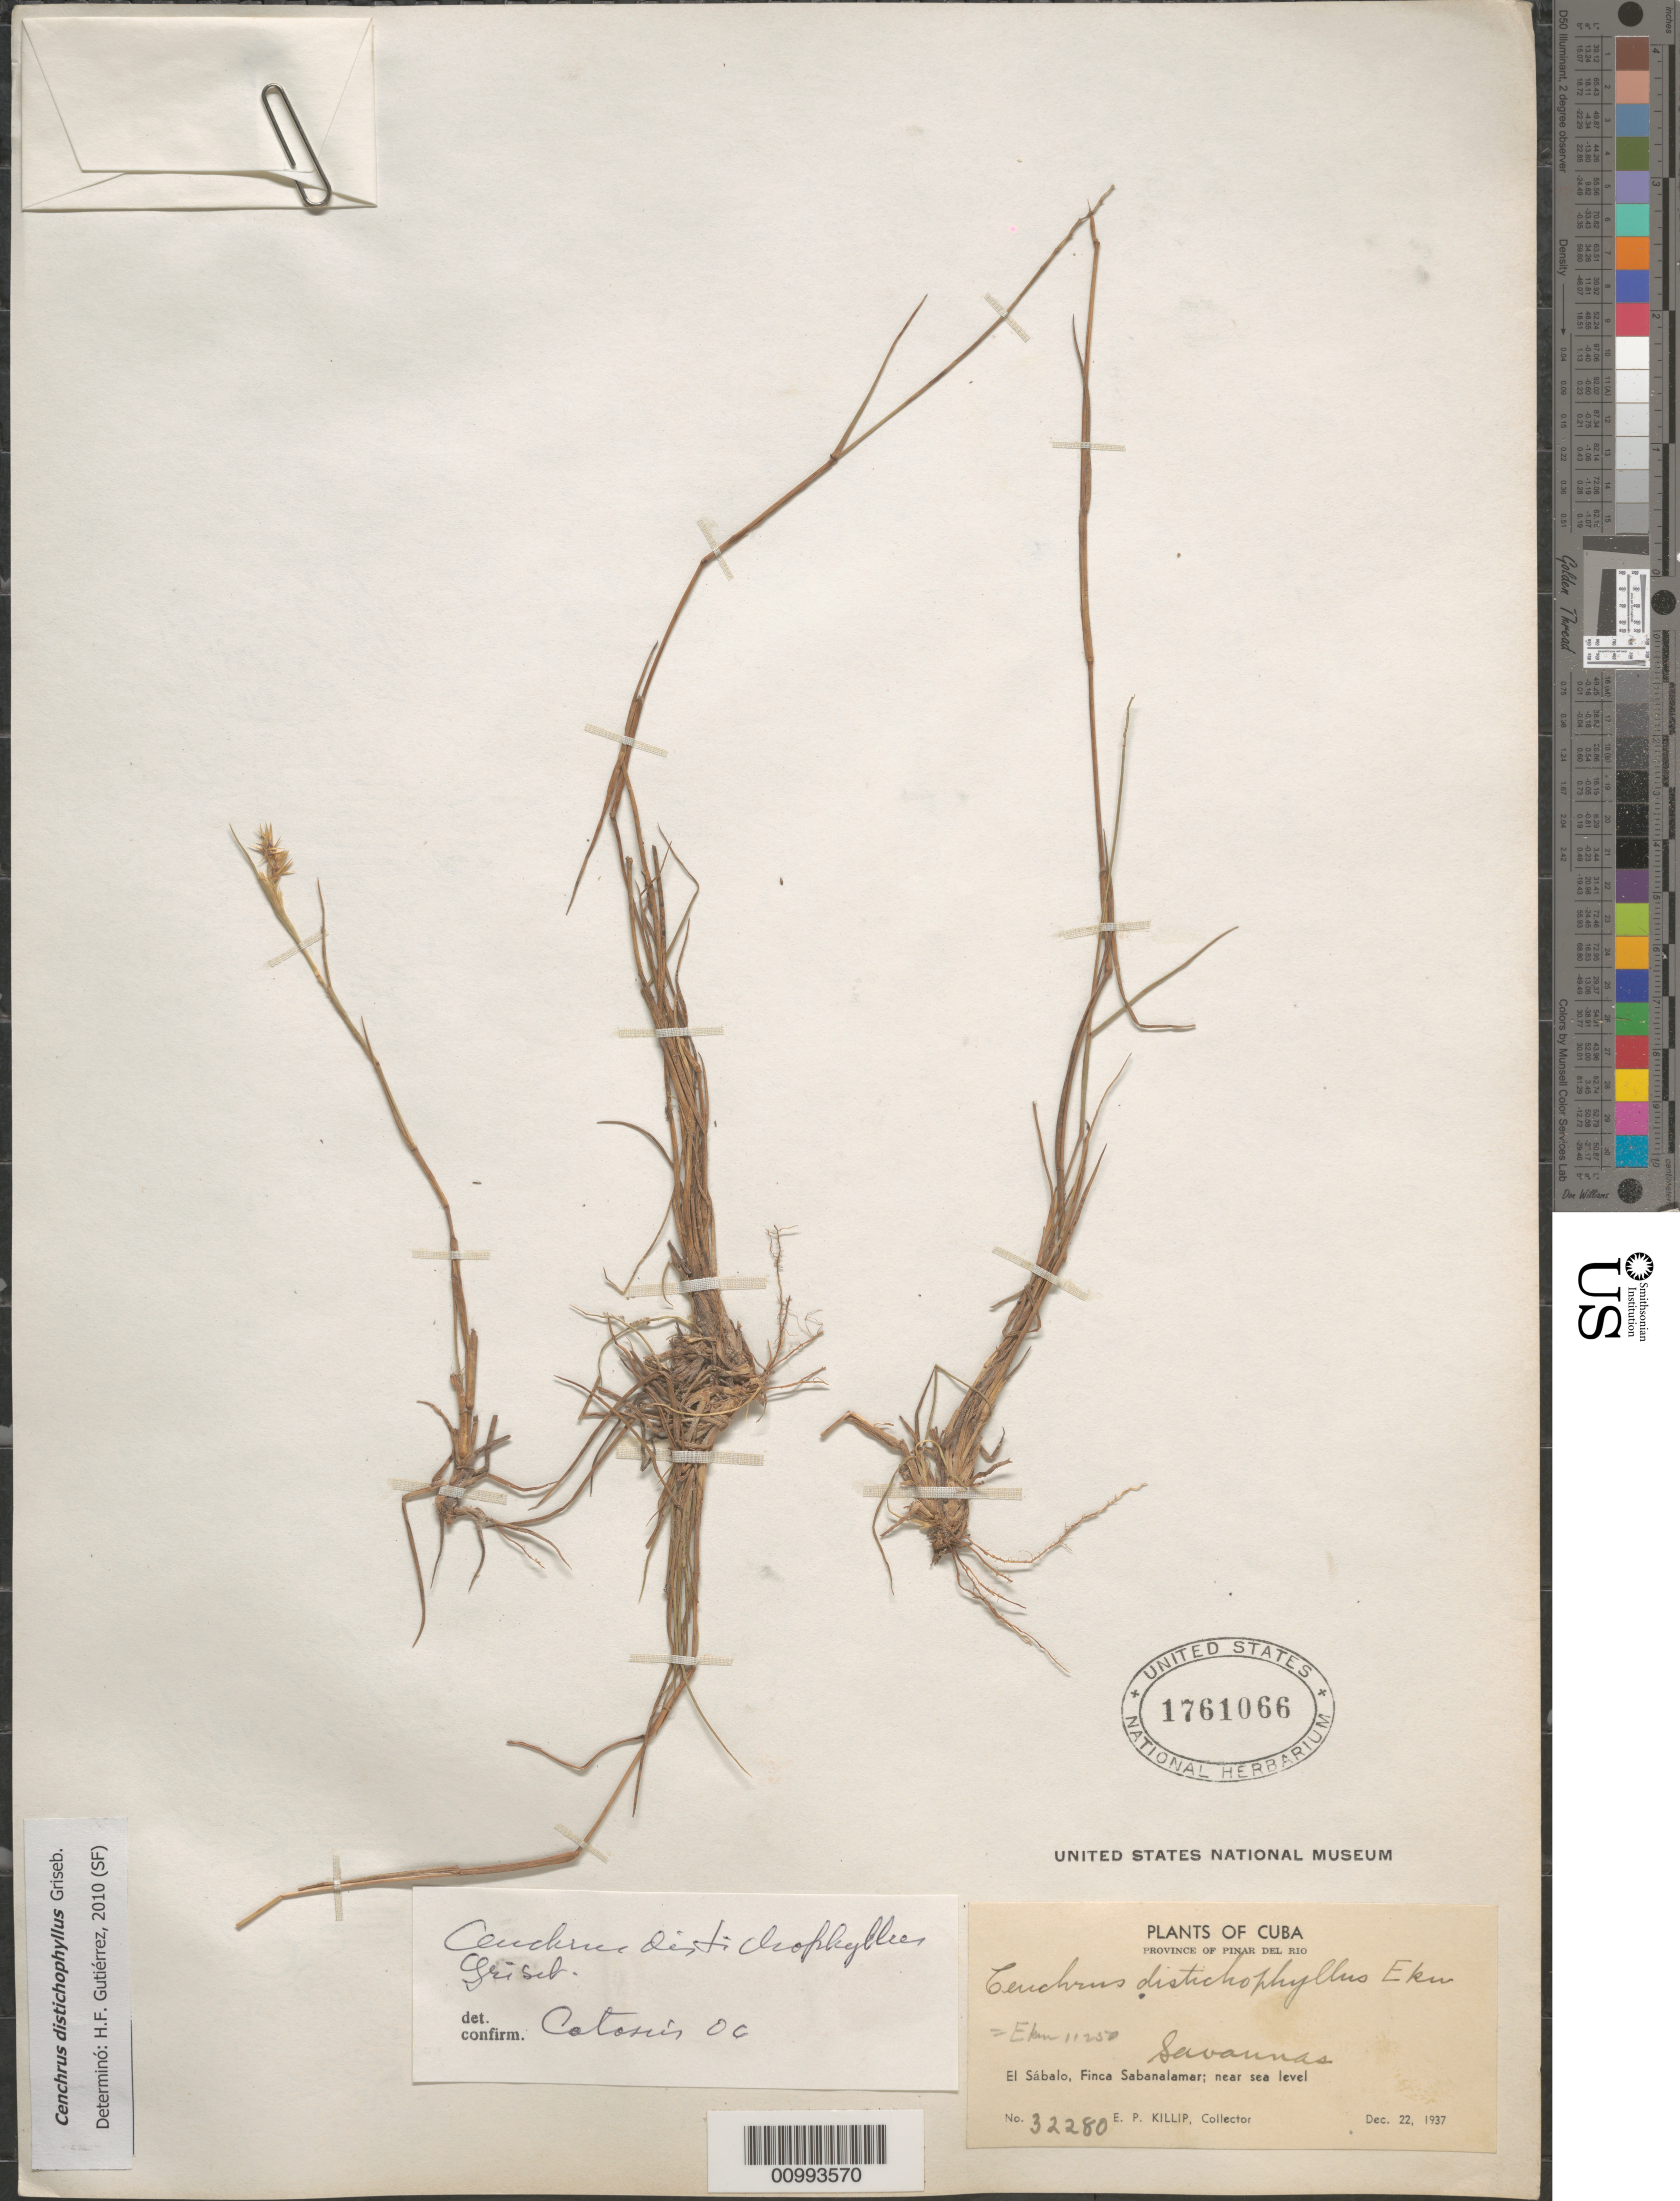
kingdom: Plantae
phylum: Tracheophyta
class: Liliopsida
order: Poales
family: Poaceae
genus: Cenchrus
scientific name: Cenchrus distichophyllus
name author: Griseb.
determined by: Gutiérrez, H. F.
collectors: E. P. Killip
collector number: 32280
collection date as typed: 22 Dec 1937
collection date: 1937-12-22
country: Cuba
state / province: Pinar del Rio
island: Cuba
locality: El Sabalo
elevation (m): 0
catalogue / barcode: US 1761066